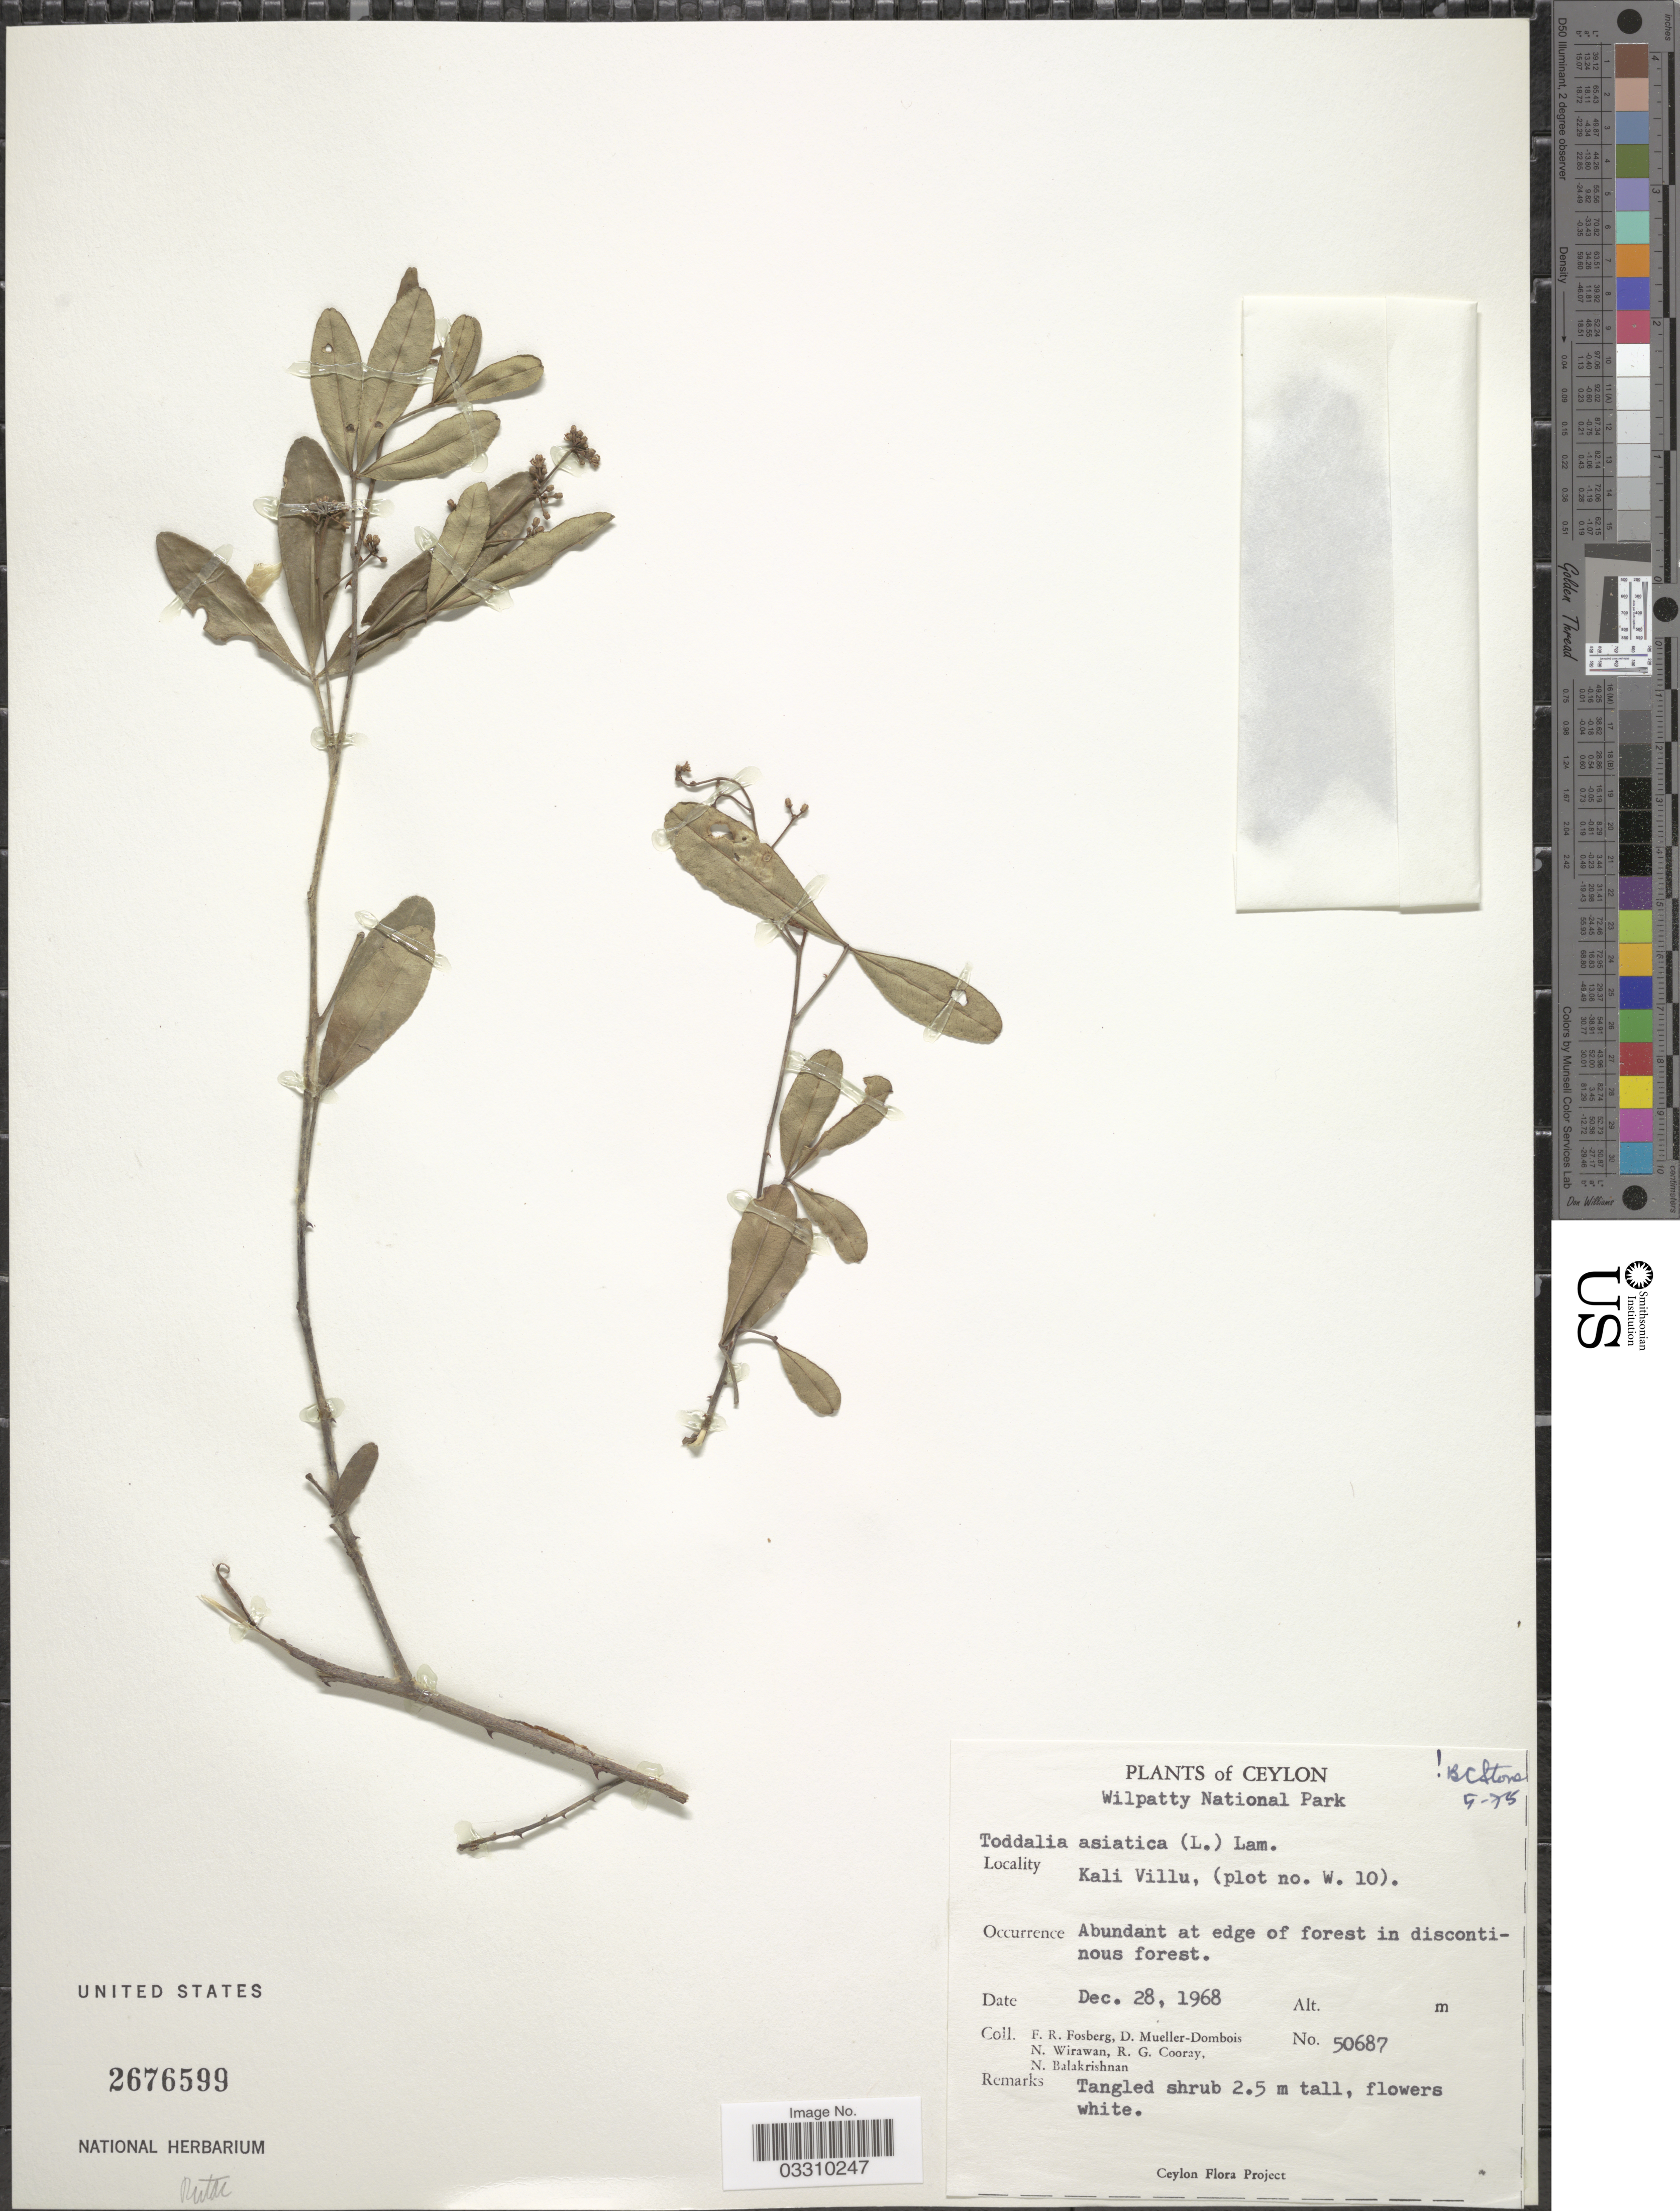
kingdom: Plantae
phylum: Tracheophyta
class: Magnoliopsida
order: Sapindales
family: Rutaceae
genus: Zanthoxylum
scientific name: Zanthoxylum asiaticum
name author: (L.) Appelhans et al.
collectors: F. R. Fosberg, D. Mueller-Dombois, N. Wirawan, R. Cooray & N. Balakrishnan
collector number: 50687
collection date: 1968-12-28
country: Sri Lanka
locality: Ceylon. Wilpatty National Park. Kali Villu, (plot no. W. 10).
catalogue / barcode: US 2676599